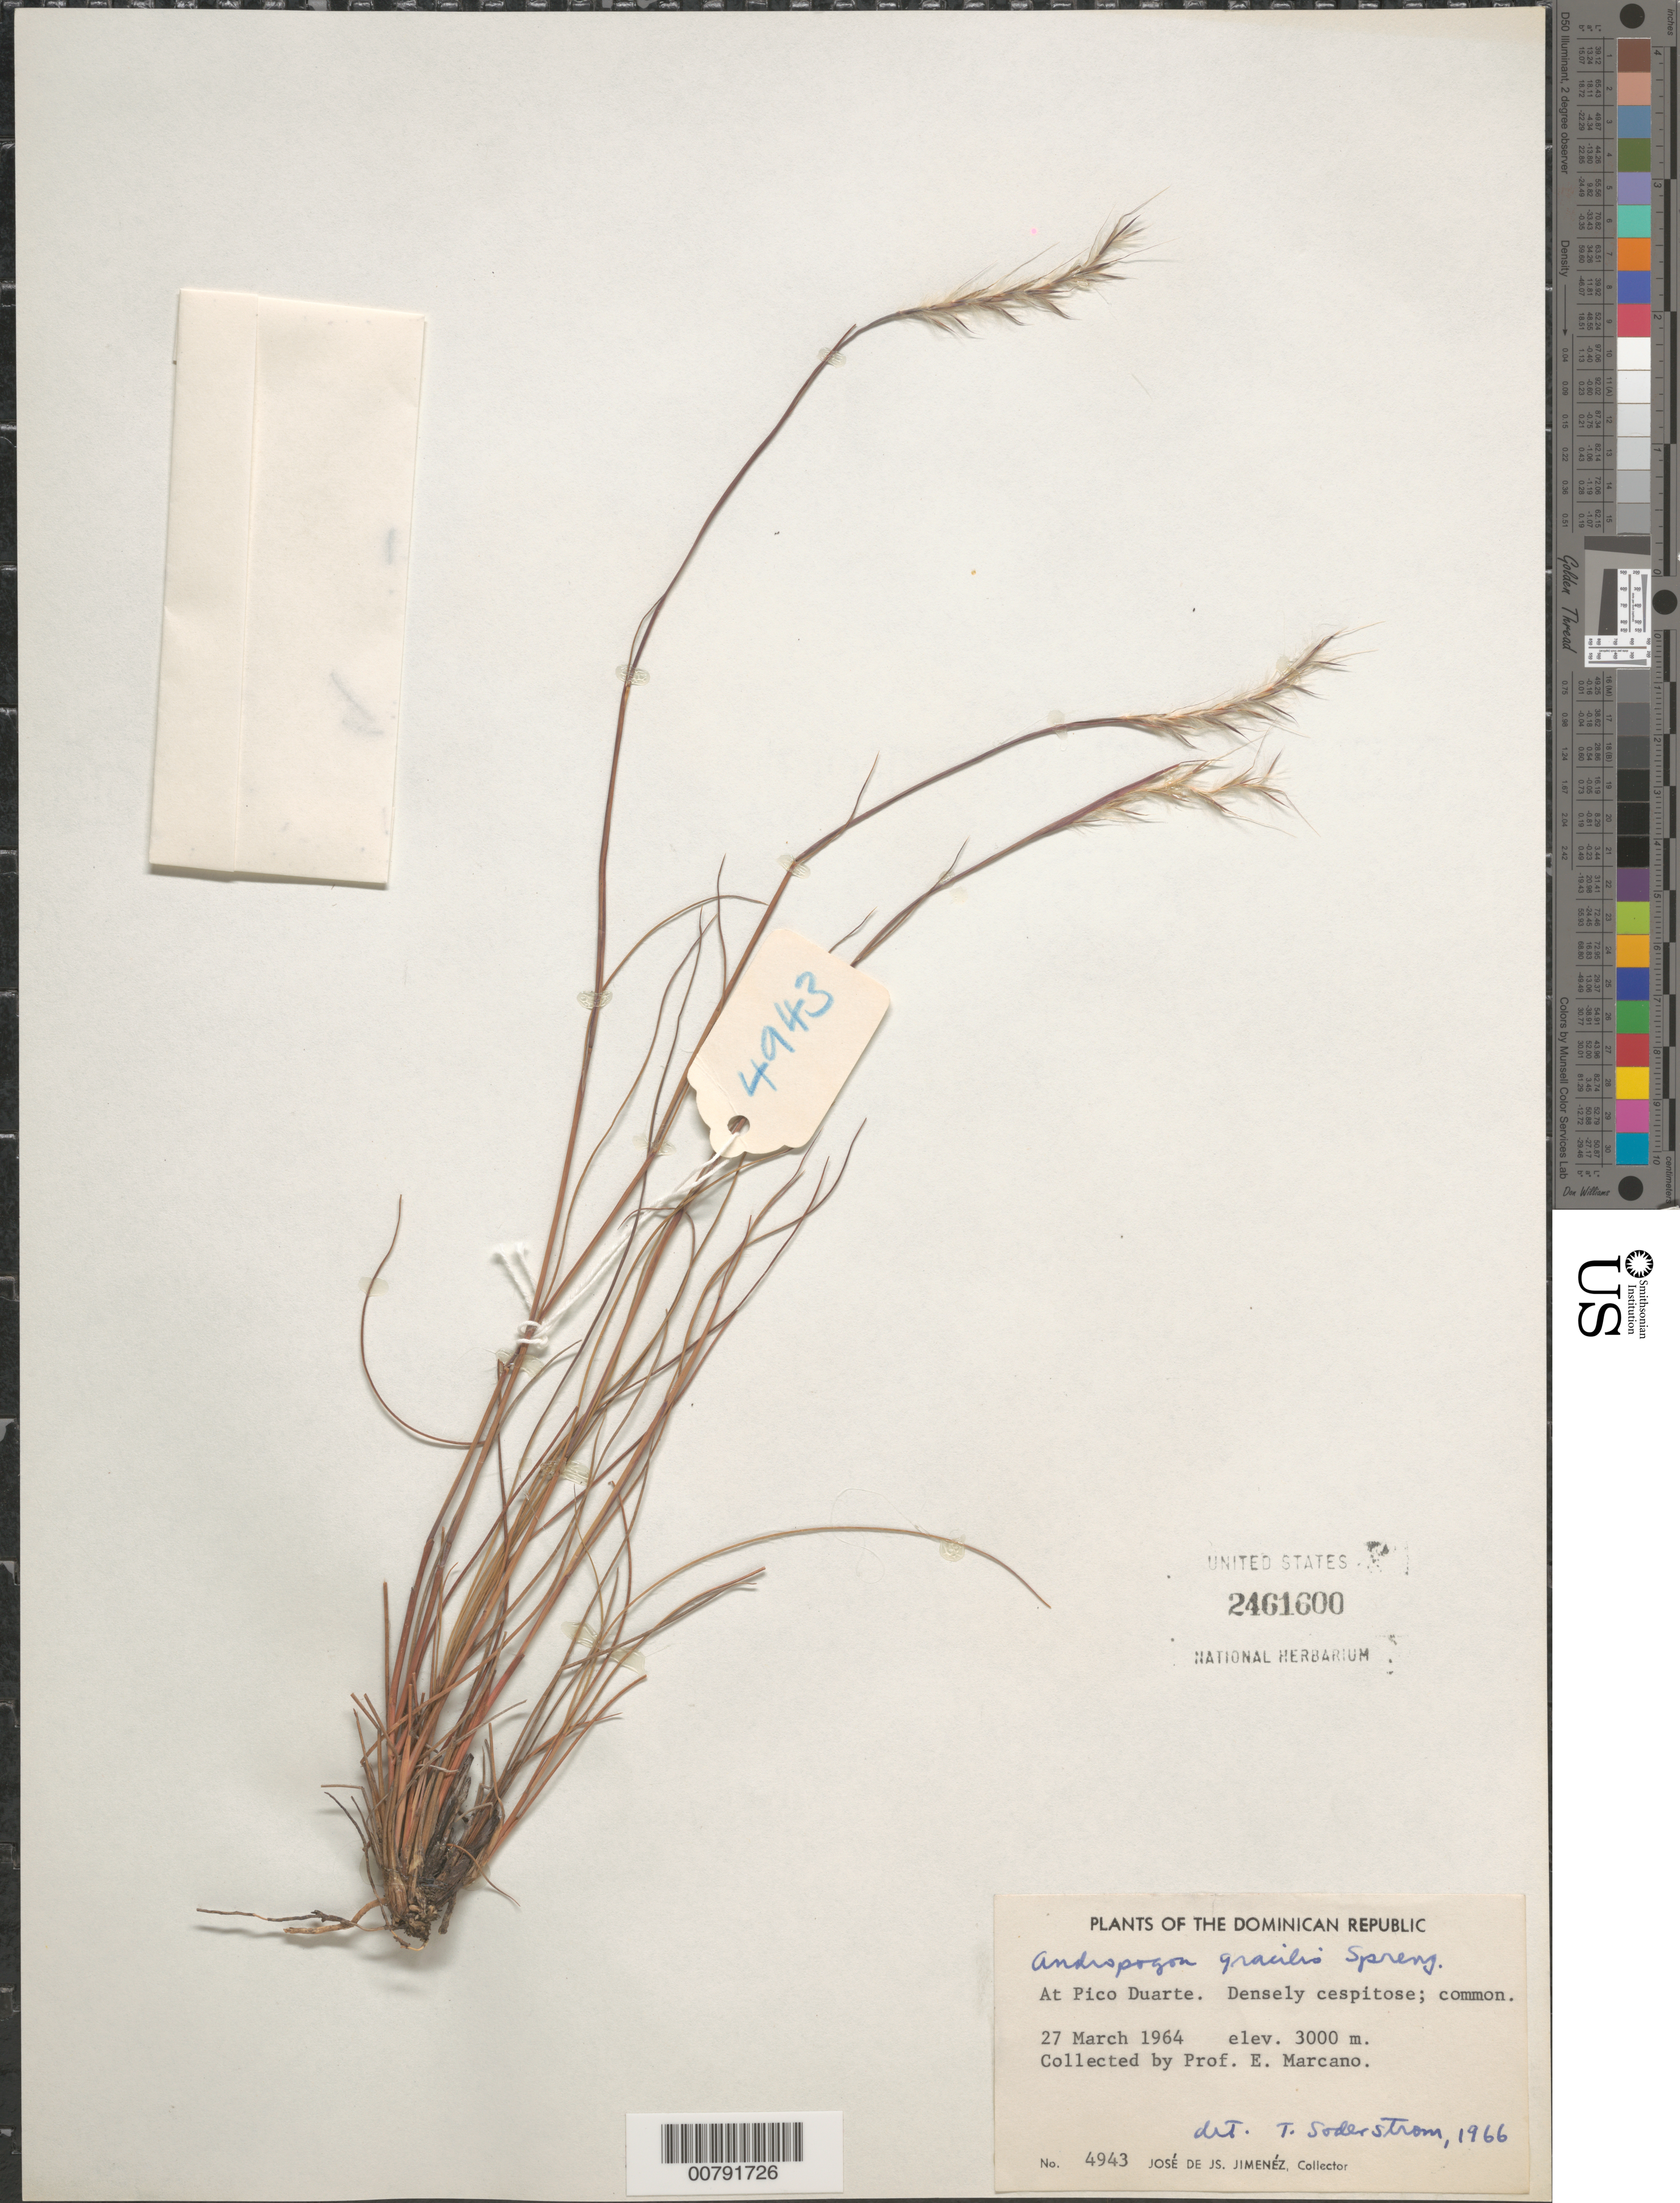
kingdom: Plantae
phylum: Tracheophyta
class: Liliopsida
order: Poales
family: Poaceae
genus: Schizachyrium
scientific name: Schizachyrium gracile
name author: (Spreng.) Nash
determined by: Soderstrom, T. R.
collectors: E. J. Marcano F.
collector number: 4943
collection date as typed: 27 Mar 1964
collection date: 1964-03-27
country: Dominican Republic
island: Hispaniola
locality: Pico Duarte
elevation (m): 3000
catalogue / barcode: US 2461600